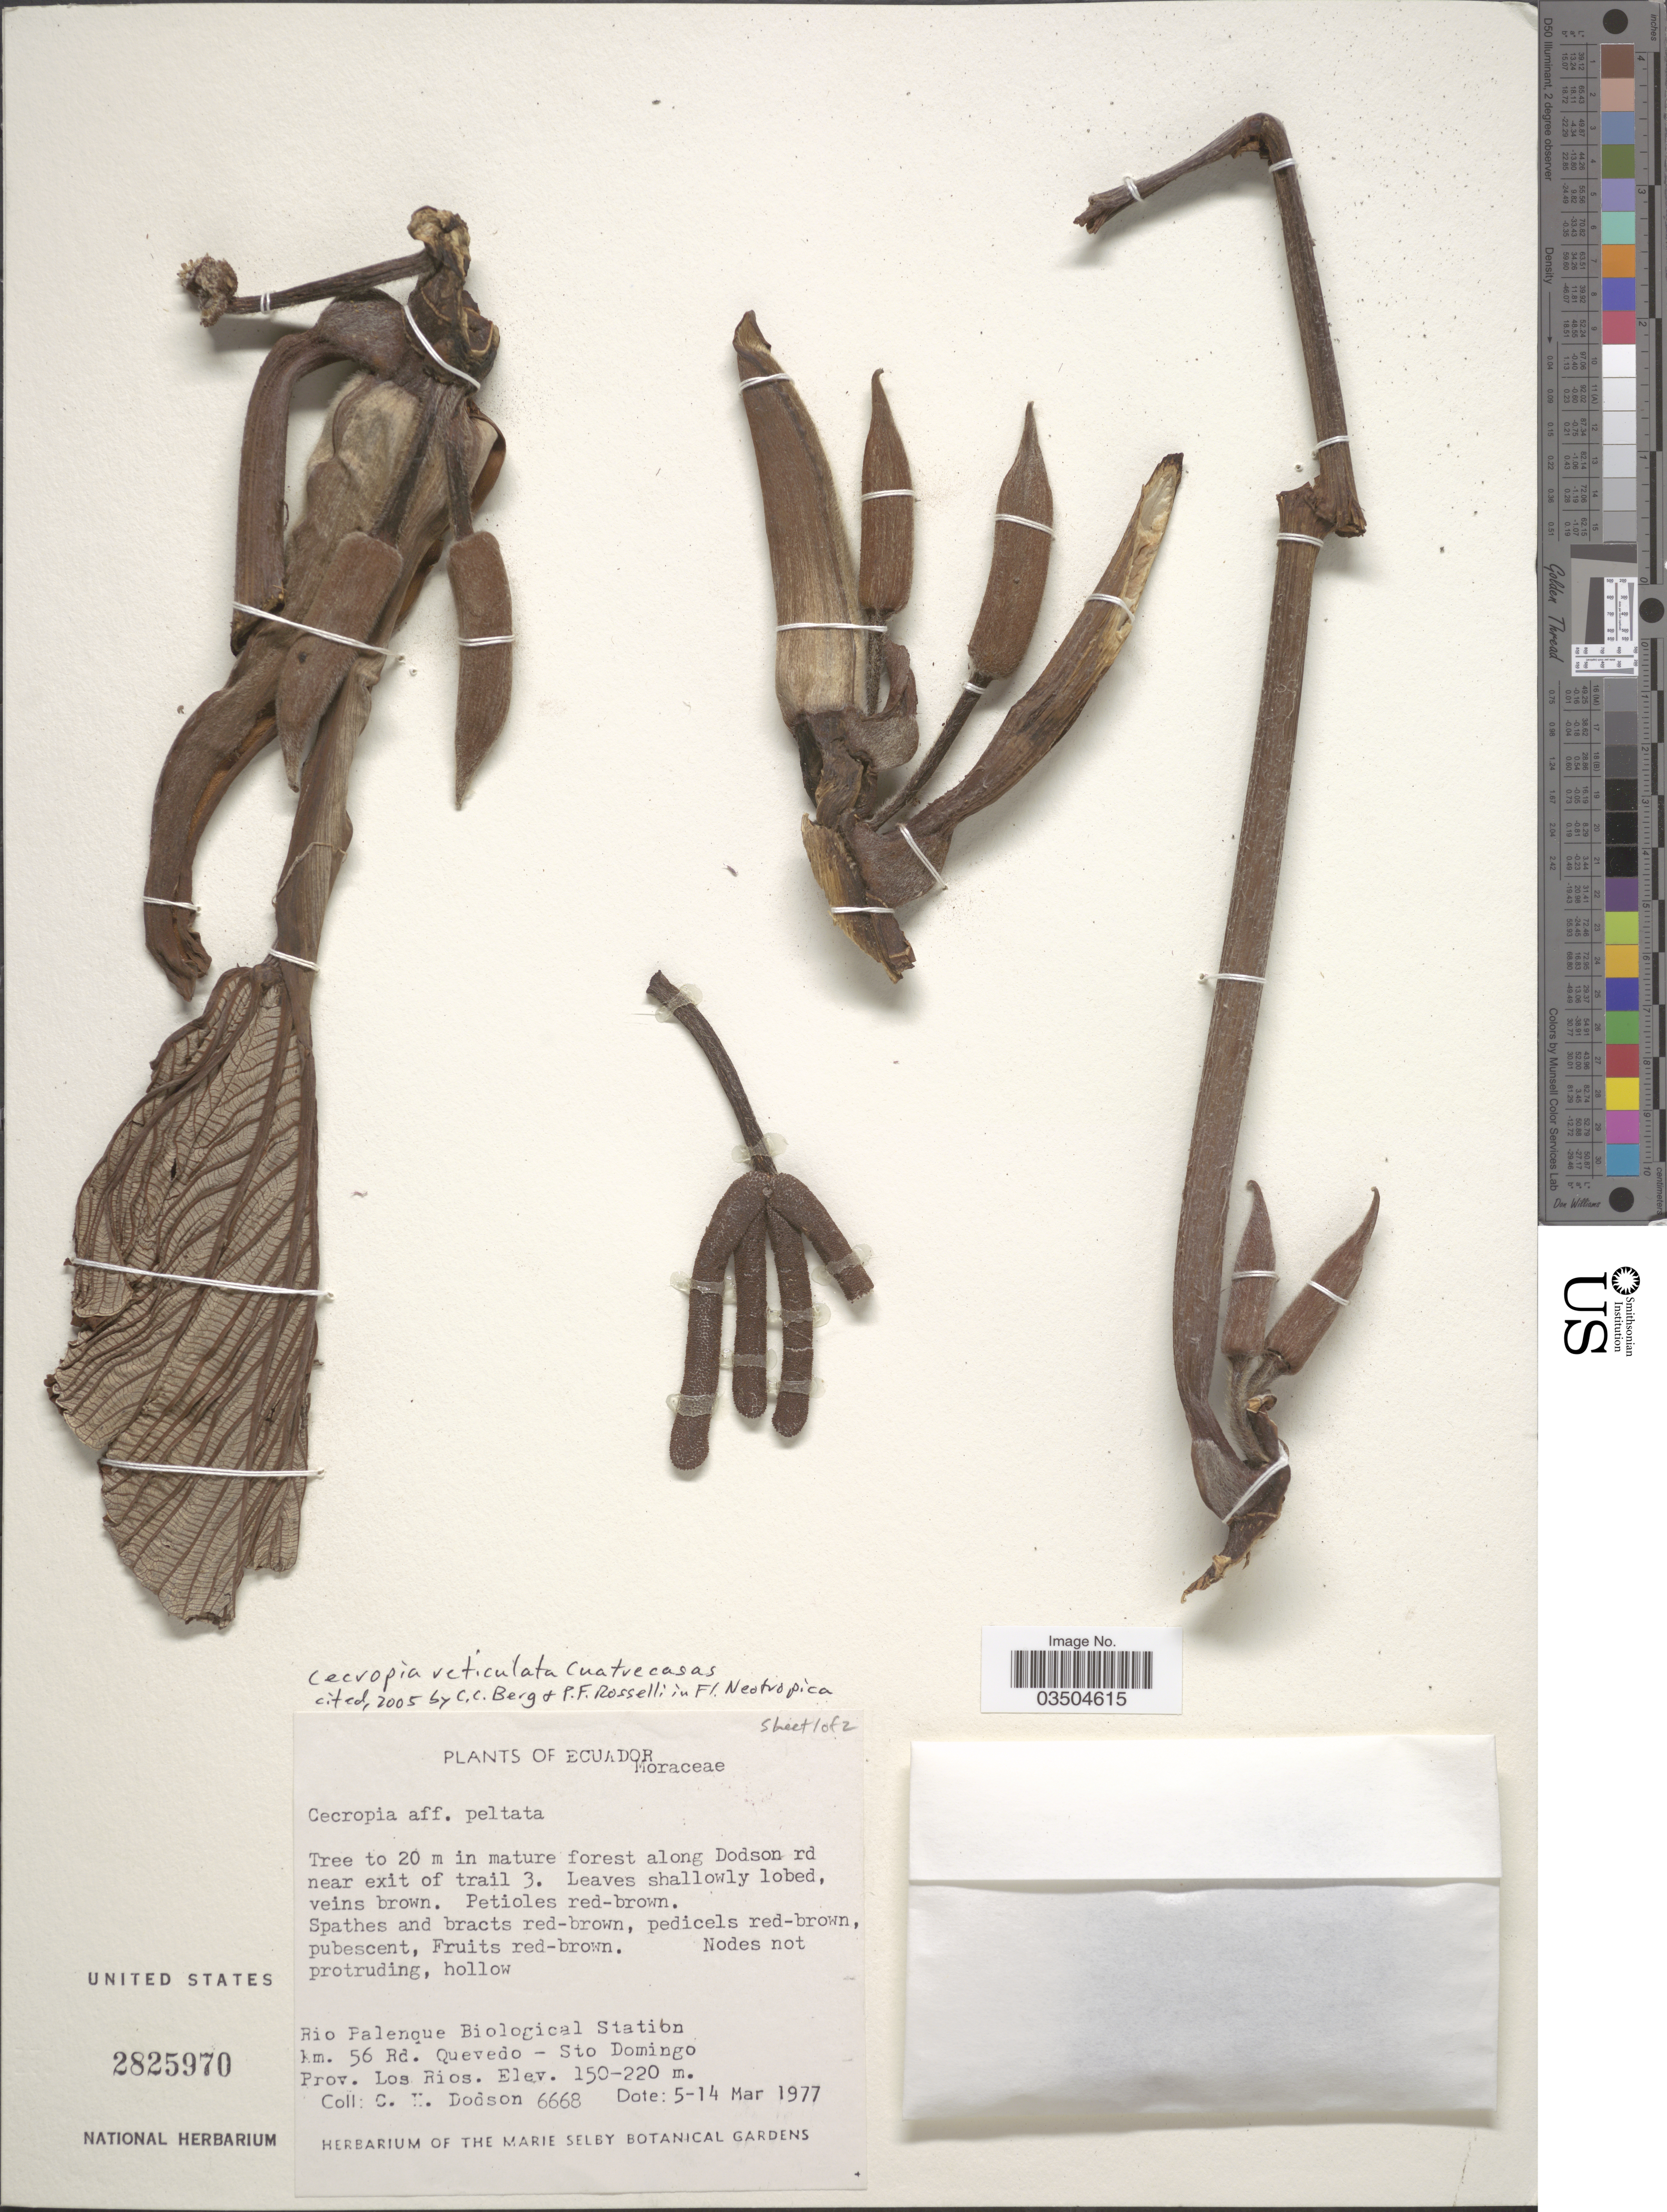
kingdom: Plantae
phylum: Tracheophyta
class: Magnoliopsida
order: Rosales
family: Urticaceae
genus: Cecropia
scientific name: Cecropia reticulata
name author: Cuatrec.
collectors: C. H. Dodson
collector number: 6668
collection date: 1977-03-05/1977-03-14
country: Ecuador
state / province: Los Ríos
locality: Rio Palenque Biological Station km. 56 Rd. Quevedo - Sto Domingo.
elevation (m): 150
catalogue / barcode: US 2825970